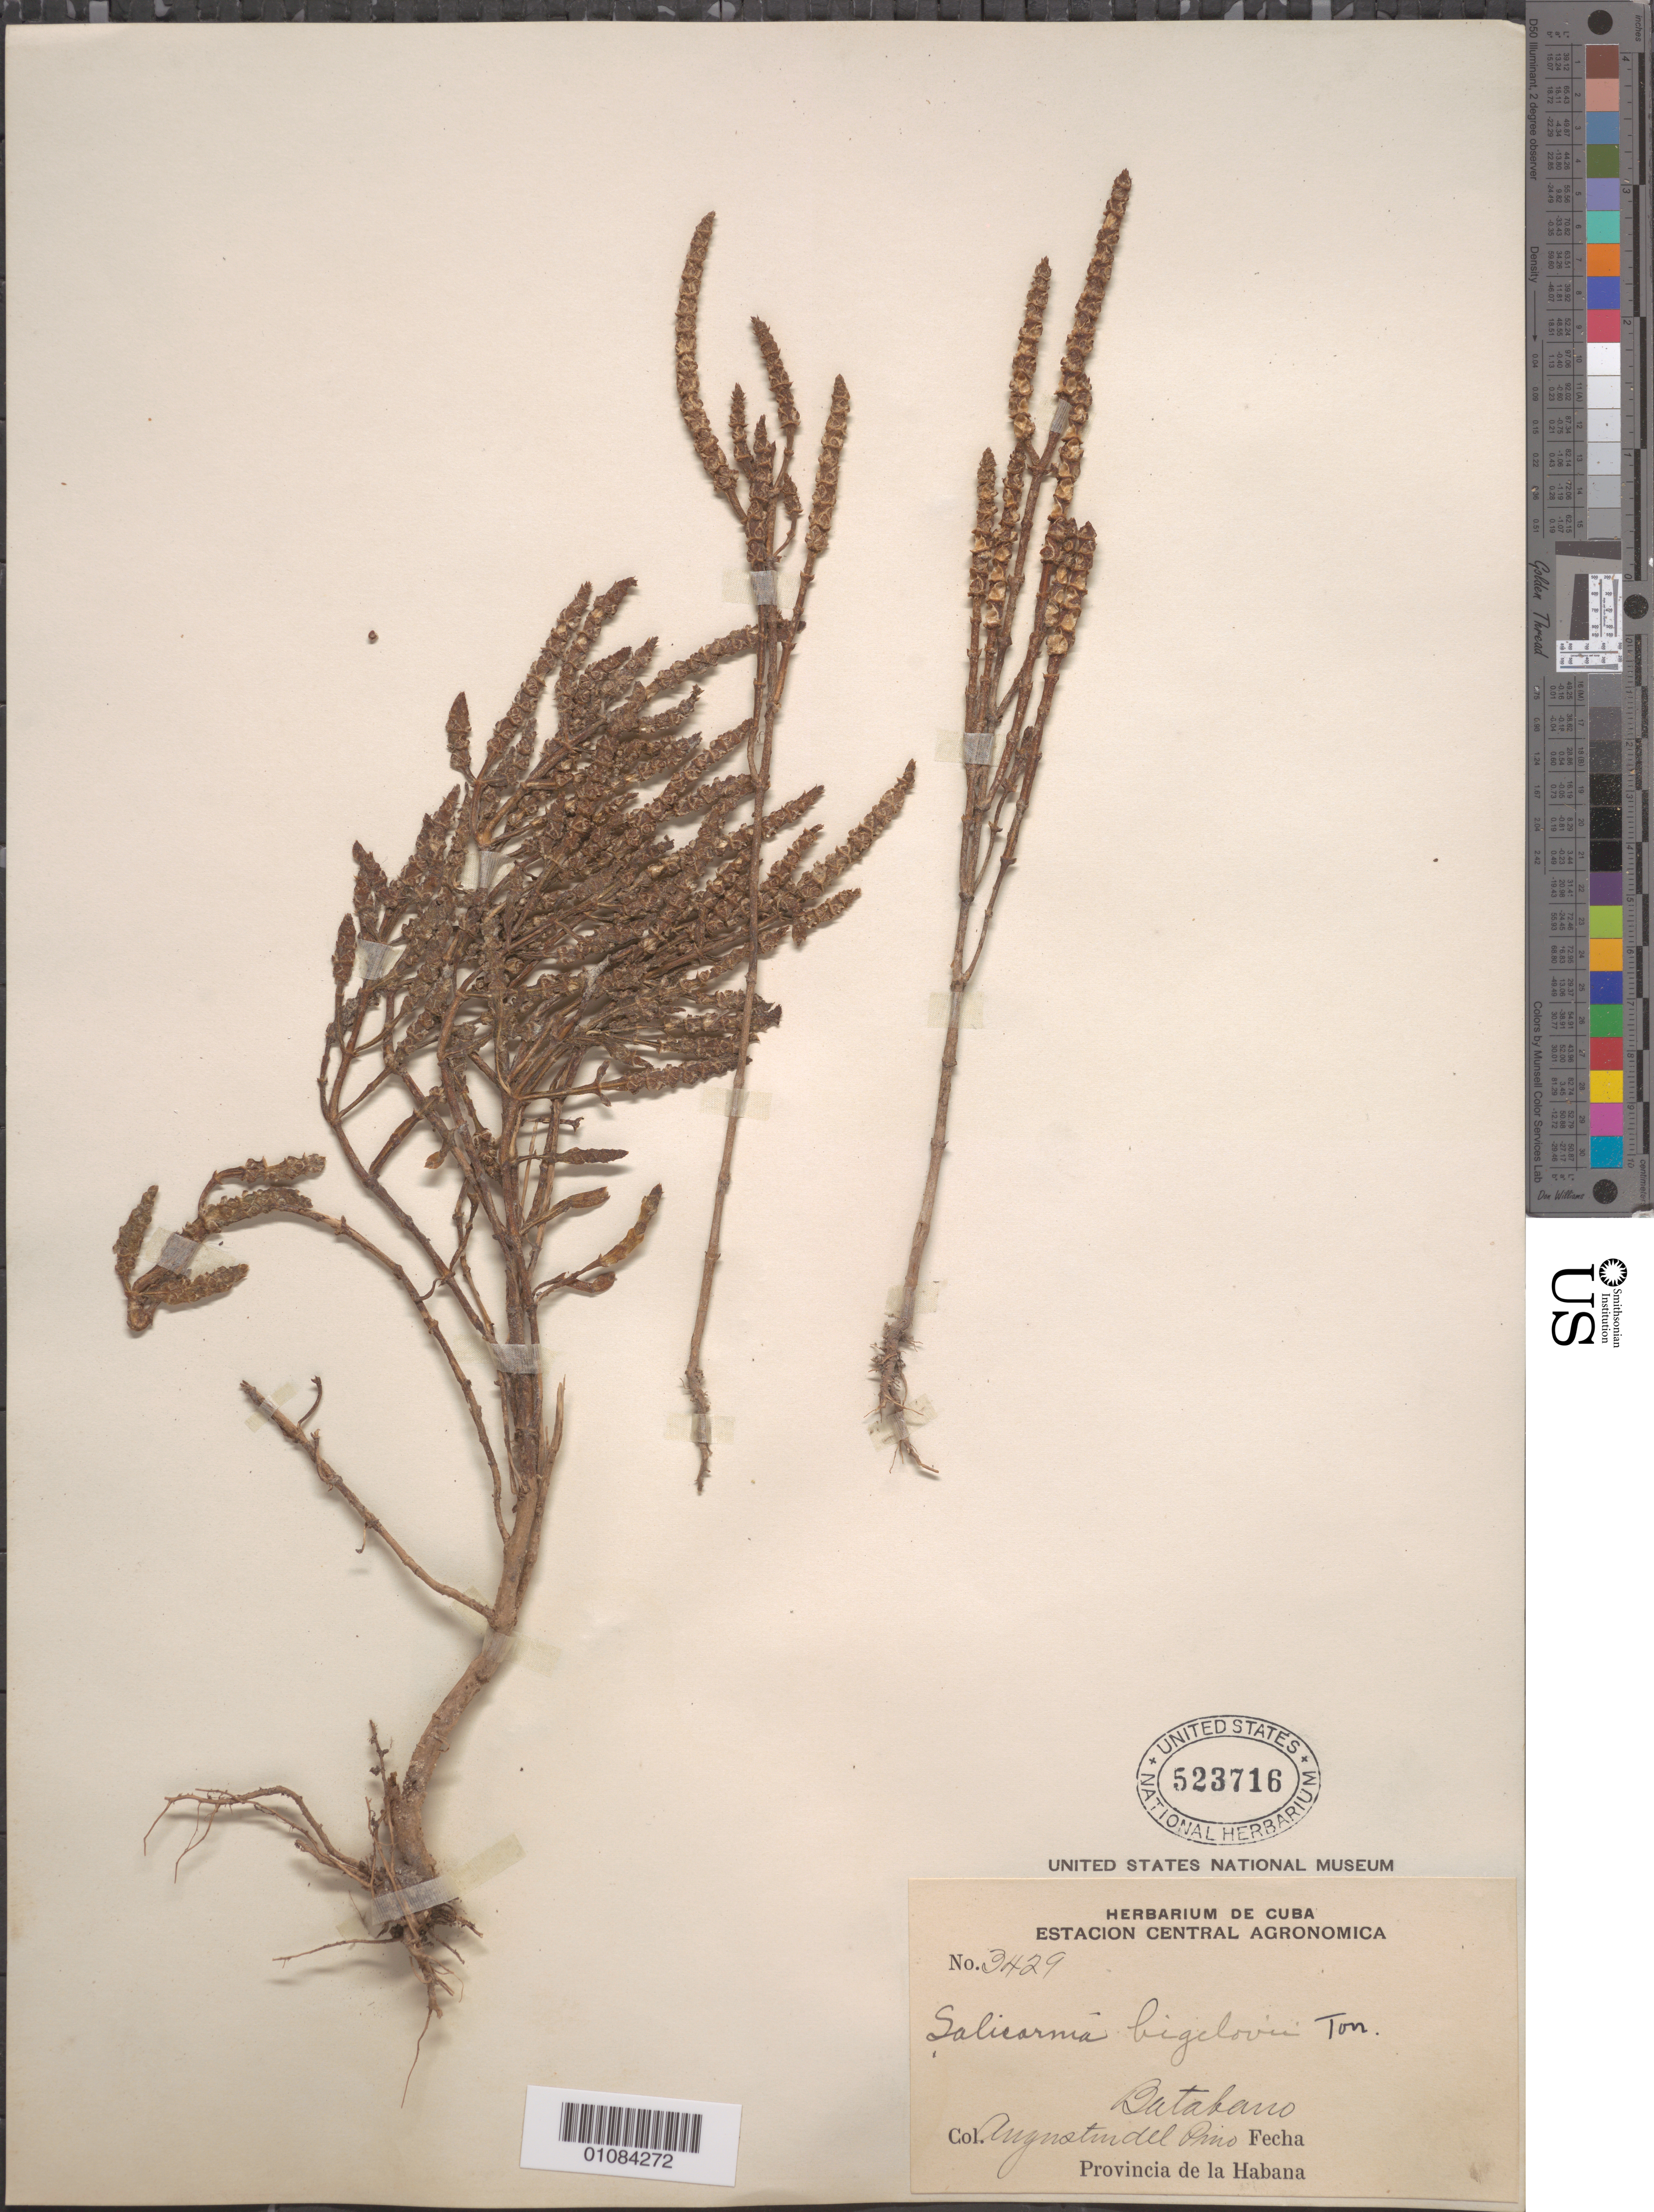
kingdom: Plantae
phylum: Tracheophyta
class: Magnoliopsida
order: Caryophyllales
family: Amaranthaceae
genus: Salicornia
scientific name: Salicornia bigelovii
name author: Torr.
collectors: A. Pino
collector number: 3429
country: Cuba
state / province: La Habana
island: Cuba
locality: Batabanó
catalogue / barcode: US 523716